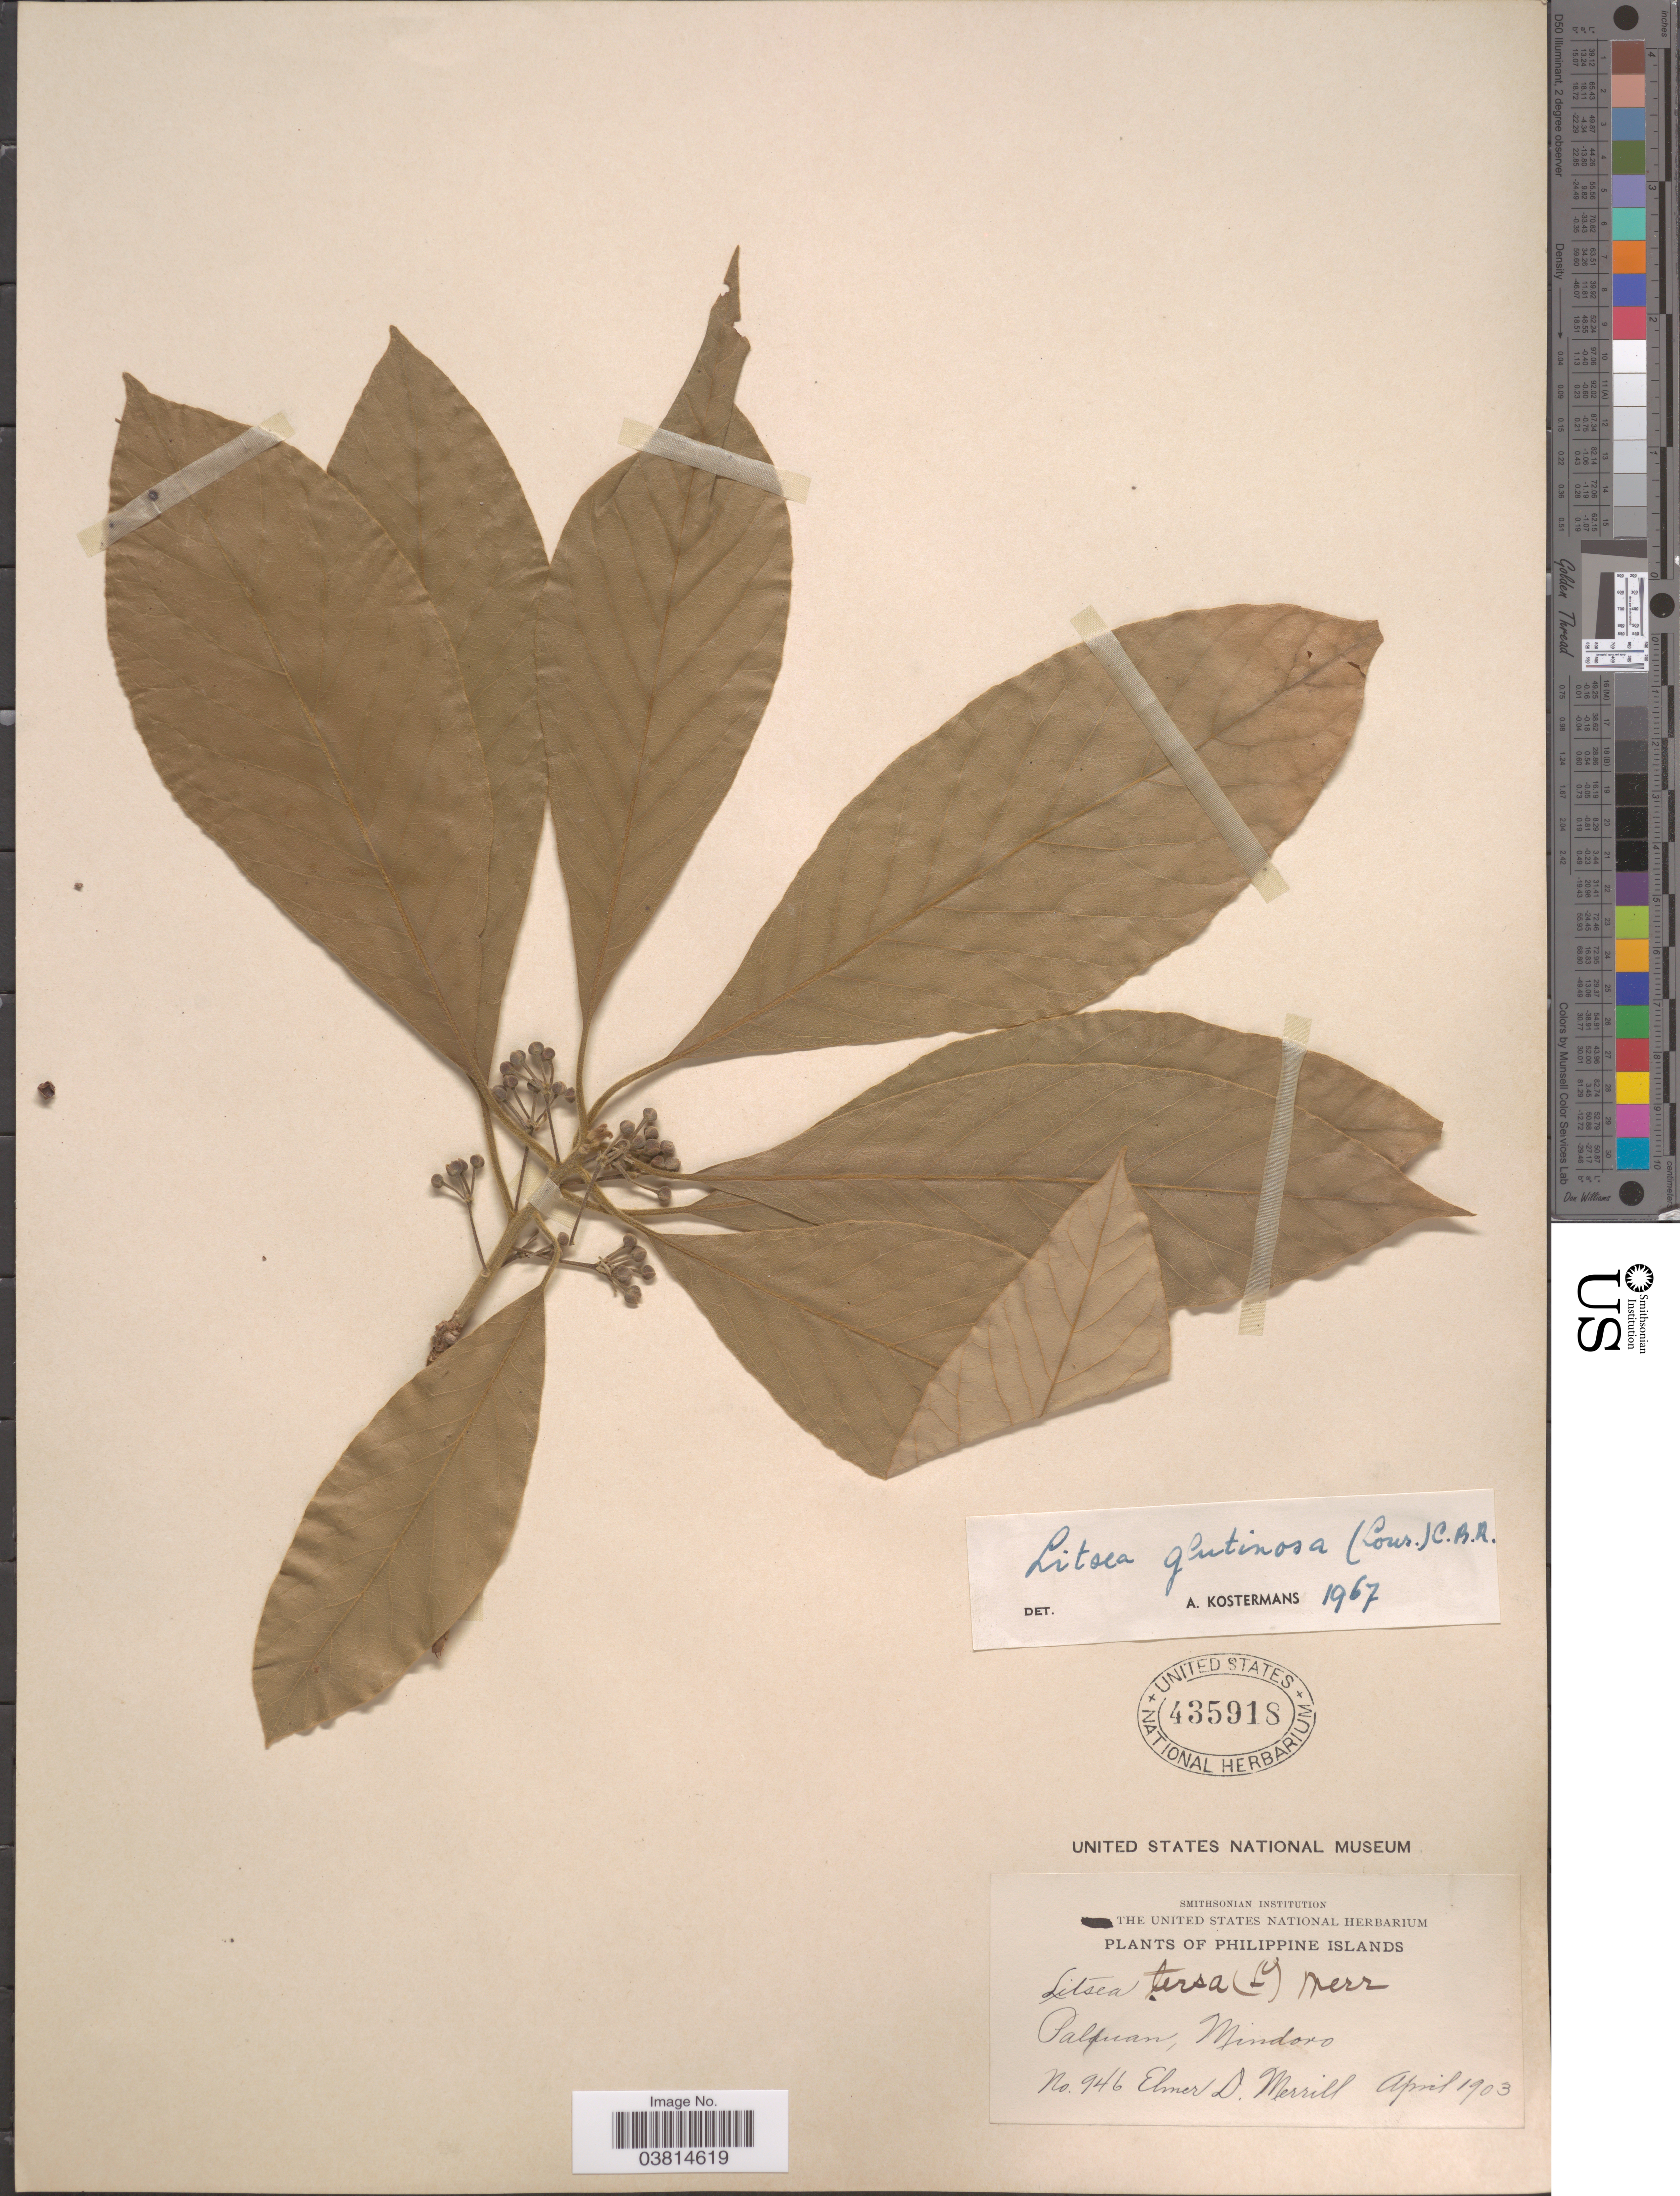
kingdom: Plantae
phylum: Tracheophyta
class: Magnoliopsida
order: Laurales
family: Lauraceae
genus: Litsea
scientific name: Litsea glutinosa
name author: (Lour.) C.B. Rob.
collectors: E. D. Merrill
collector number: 946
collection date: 1903-04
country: Philippines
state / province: Mimaropa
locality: Palawan, Mindoro.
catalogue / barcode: US 435918